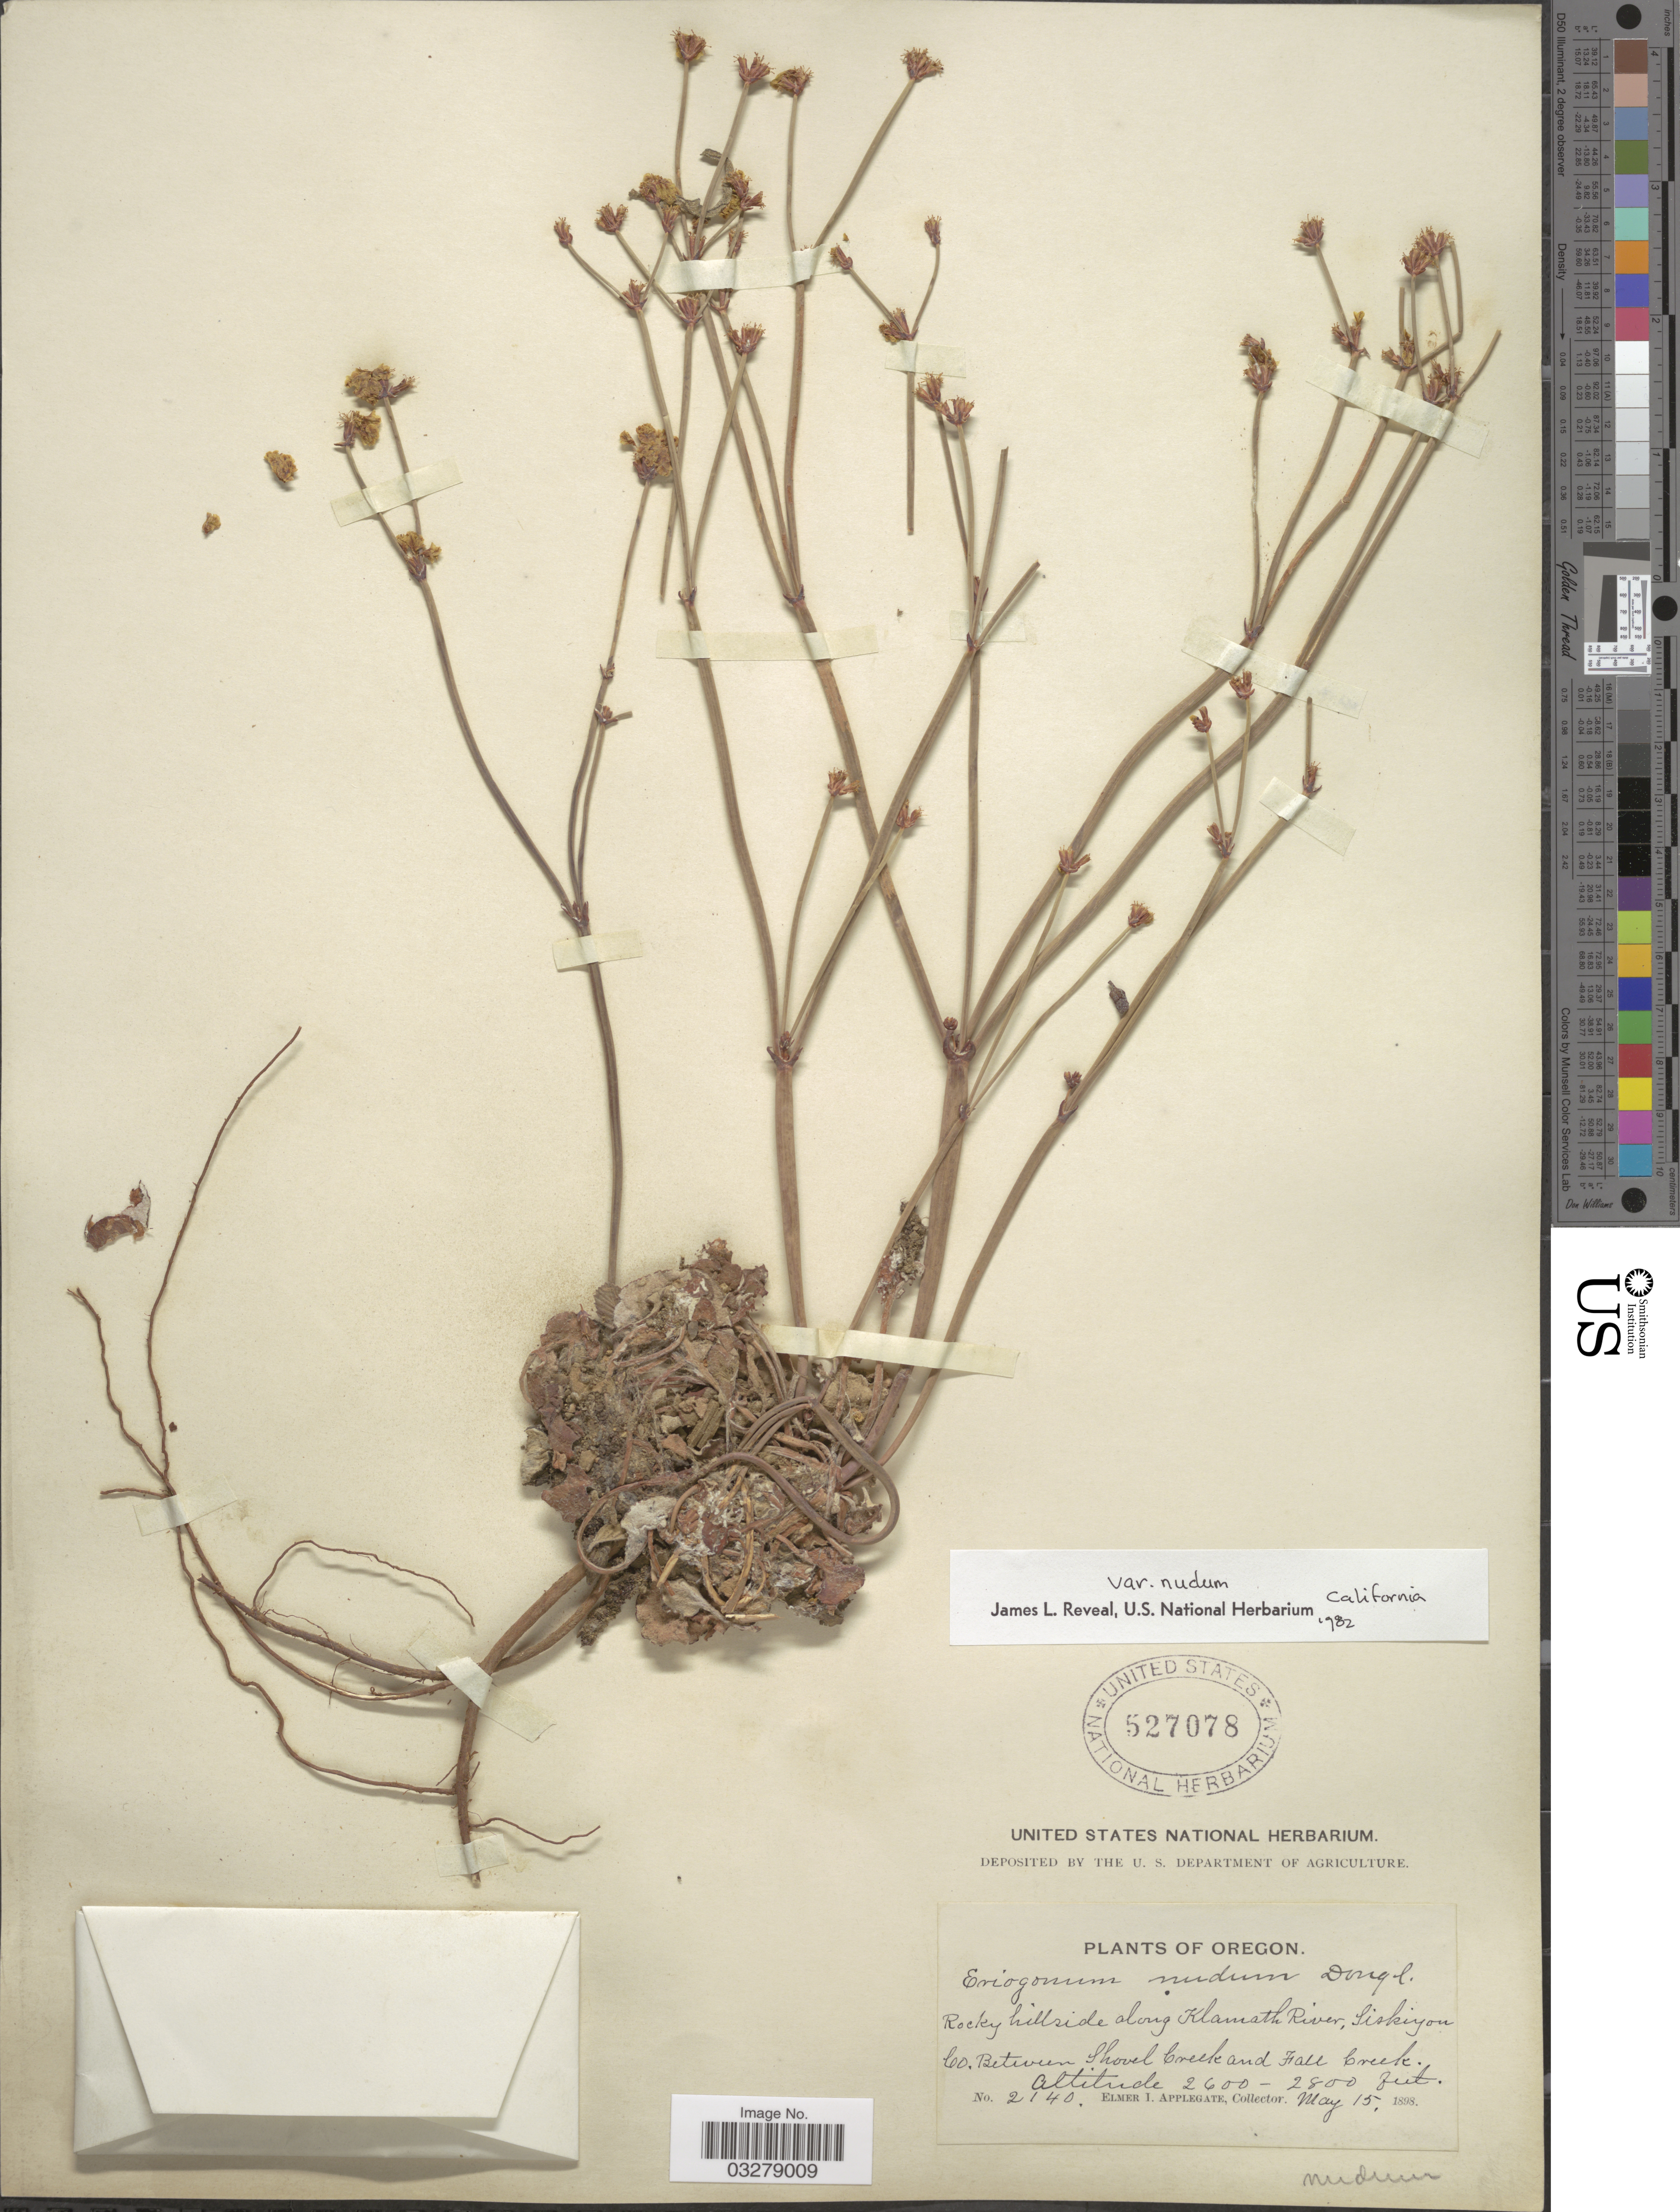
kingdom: Plantae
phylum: Tracheophyta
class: Magnoliopsida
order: Caryophyllales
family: Polygonaceae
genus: Eriogonum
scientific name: Eriogonum nudum var. nudum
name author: Douglas ex Benth.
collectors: E. I. Applegate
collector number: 2140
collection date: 1898-05-15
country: United States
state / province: Oregon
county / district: Siskiyou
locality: Rocky hillside along Klamath River, Siskiyou Co., Between Shovel Creek and Fall Creek.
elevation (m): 792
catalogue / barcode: US 527078